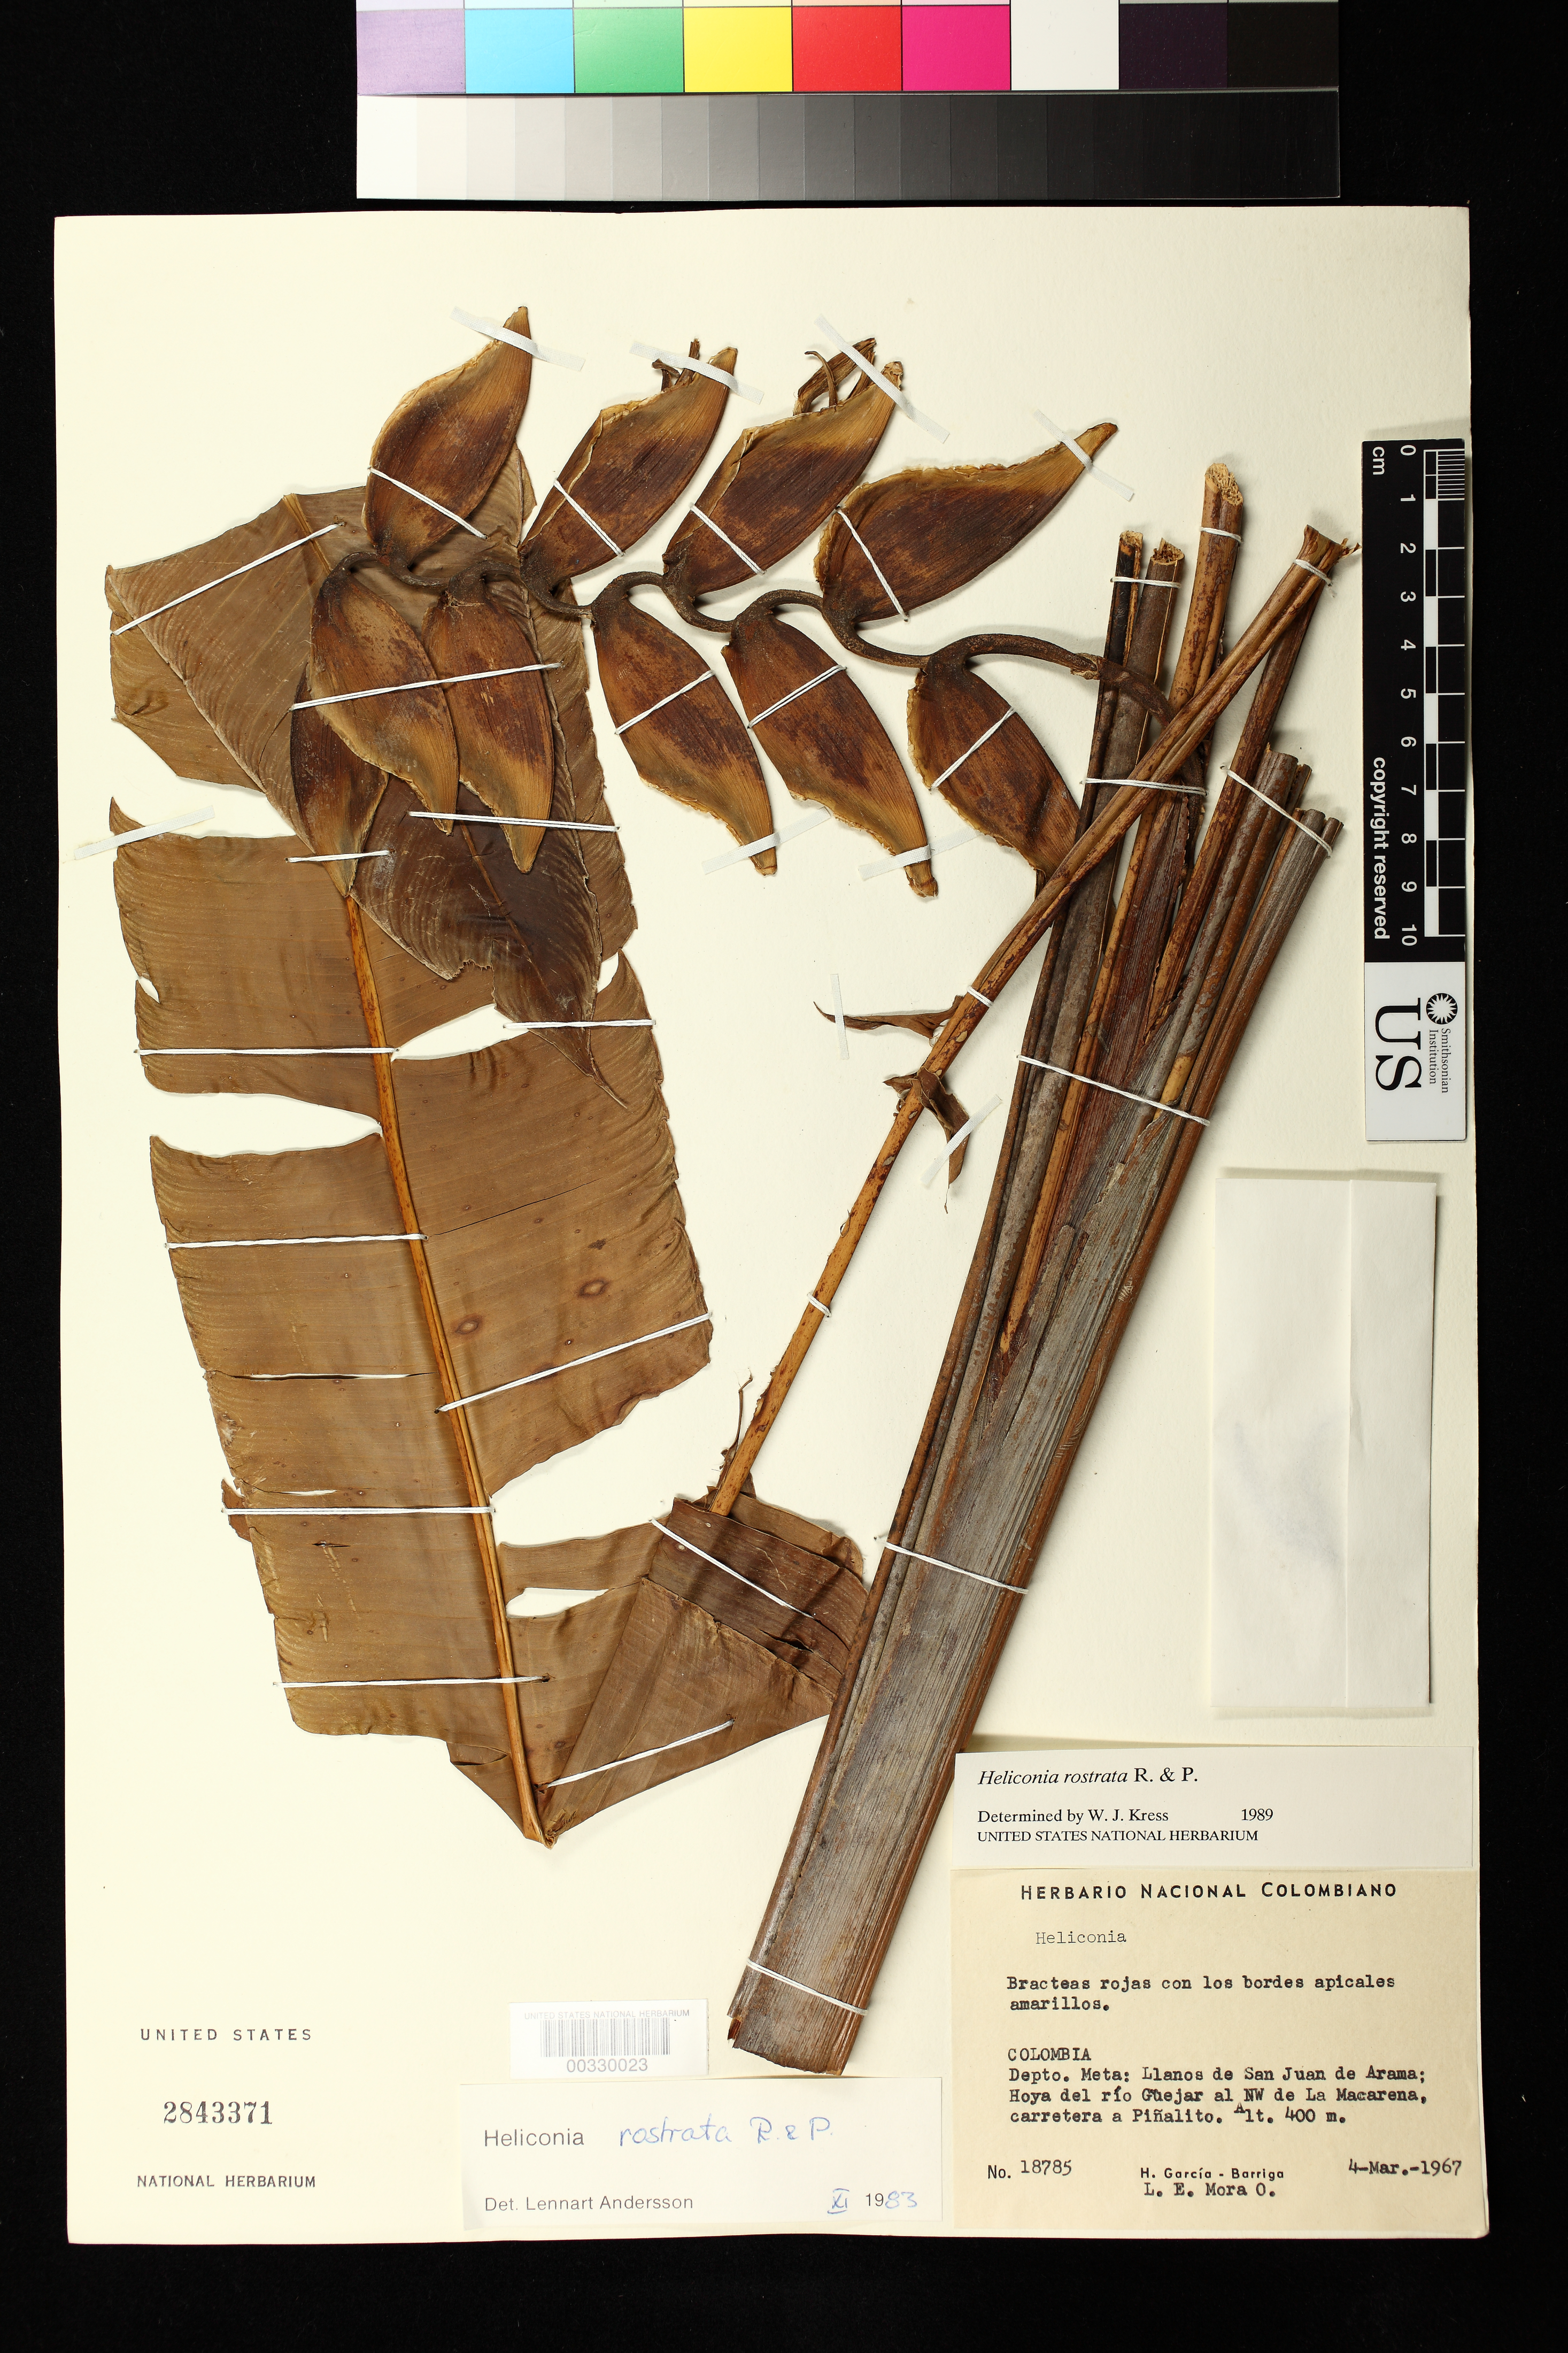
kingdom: Plantae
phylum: Tracheophyta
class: Liliopsida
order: Zingiberales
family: Heliconiaceae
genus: Heliconia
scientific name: Heliconia rostrata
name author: Ruiz & Pav.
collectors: H. García Barriga & L. E. Mora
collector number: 18785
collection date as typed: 04 Mar 1967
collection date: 1967-03-04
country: Colombia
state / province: Meta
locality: Llanos de San Juan de Arama, Valley of Rio Guejar NW of La Macarena, highway to Pinalito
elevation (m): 400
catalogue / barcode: US 2843371